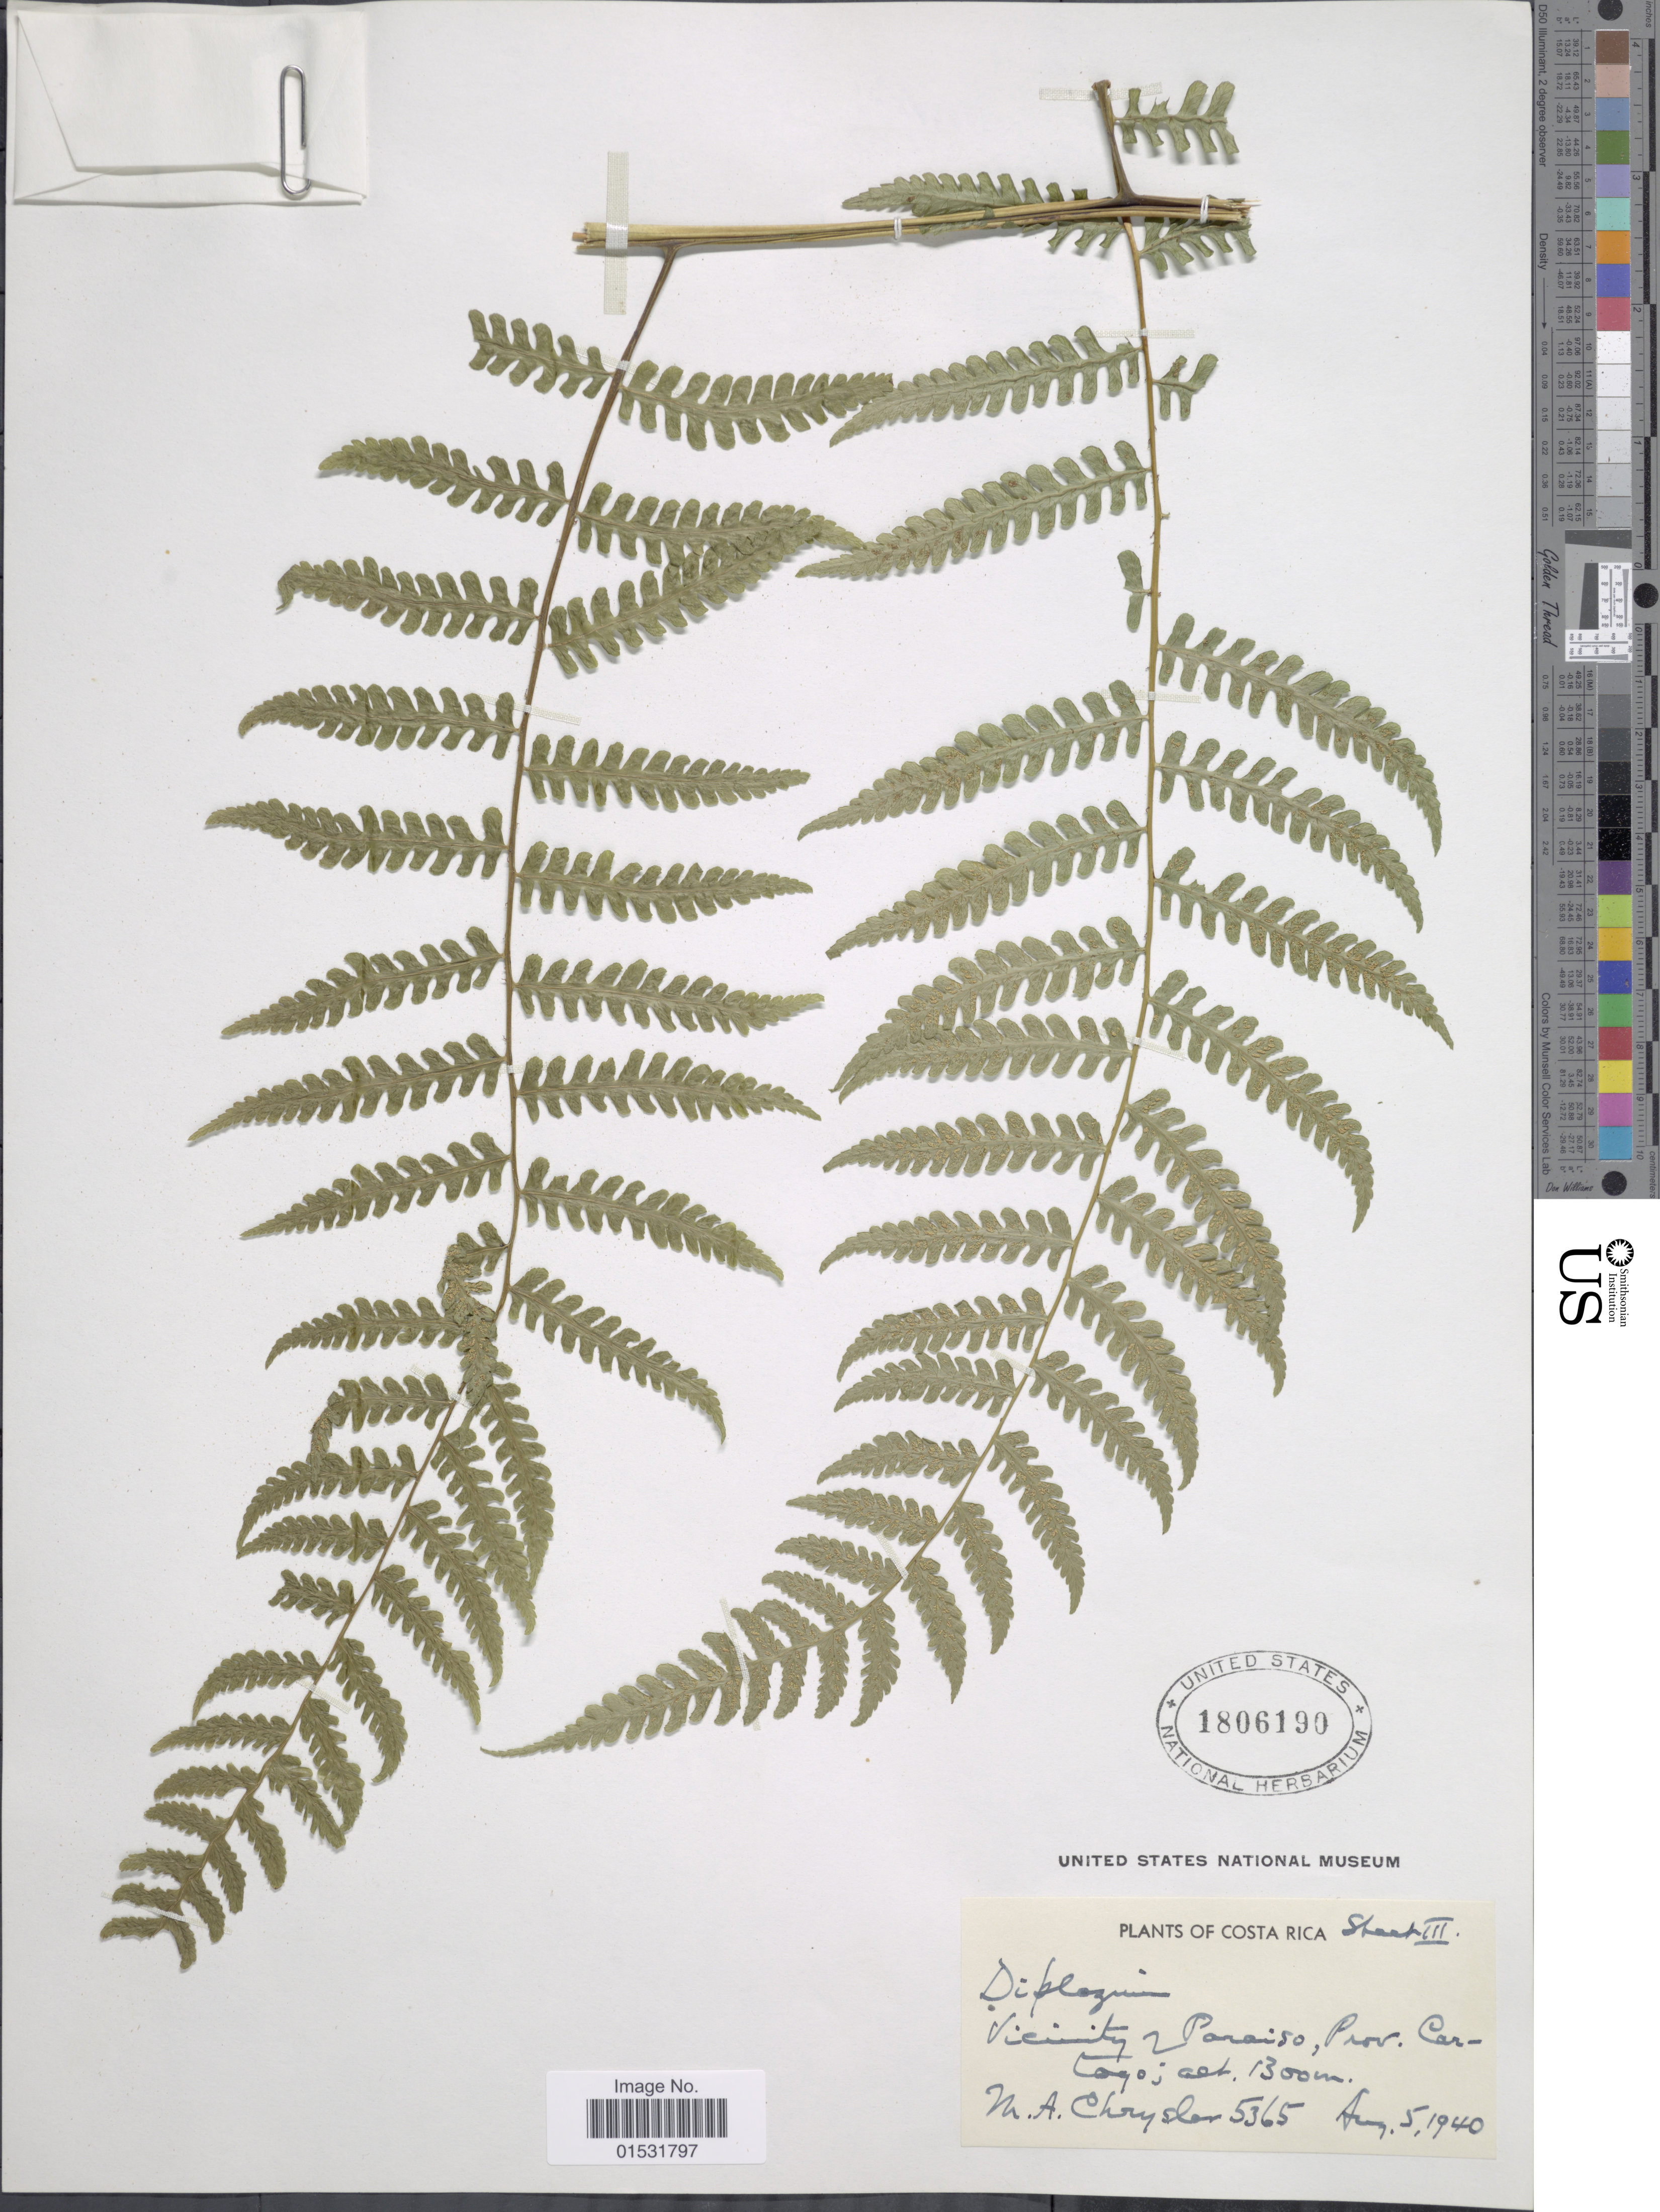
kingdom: Plantae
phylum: Tracheophyta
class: Polypodiopsida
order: Polypodiales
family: Athyriaceae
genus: Diplazium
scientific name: Diplazium hians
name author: Kunze ex Klotzsch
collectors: M. A. Chrysler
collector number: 5365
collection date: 1940-08-05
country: Costa Rica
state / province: Cartago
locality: Vicinity of Paraiso, prov. Cartago.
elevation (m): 1300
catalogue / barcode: US 1806190